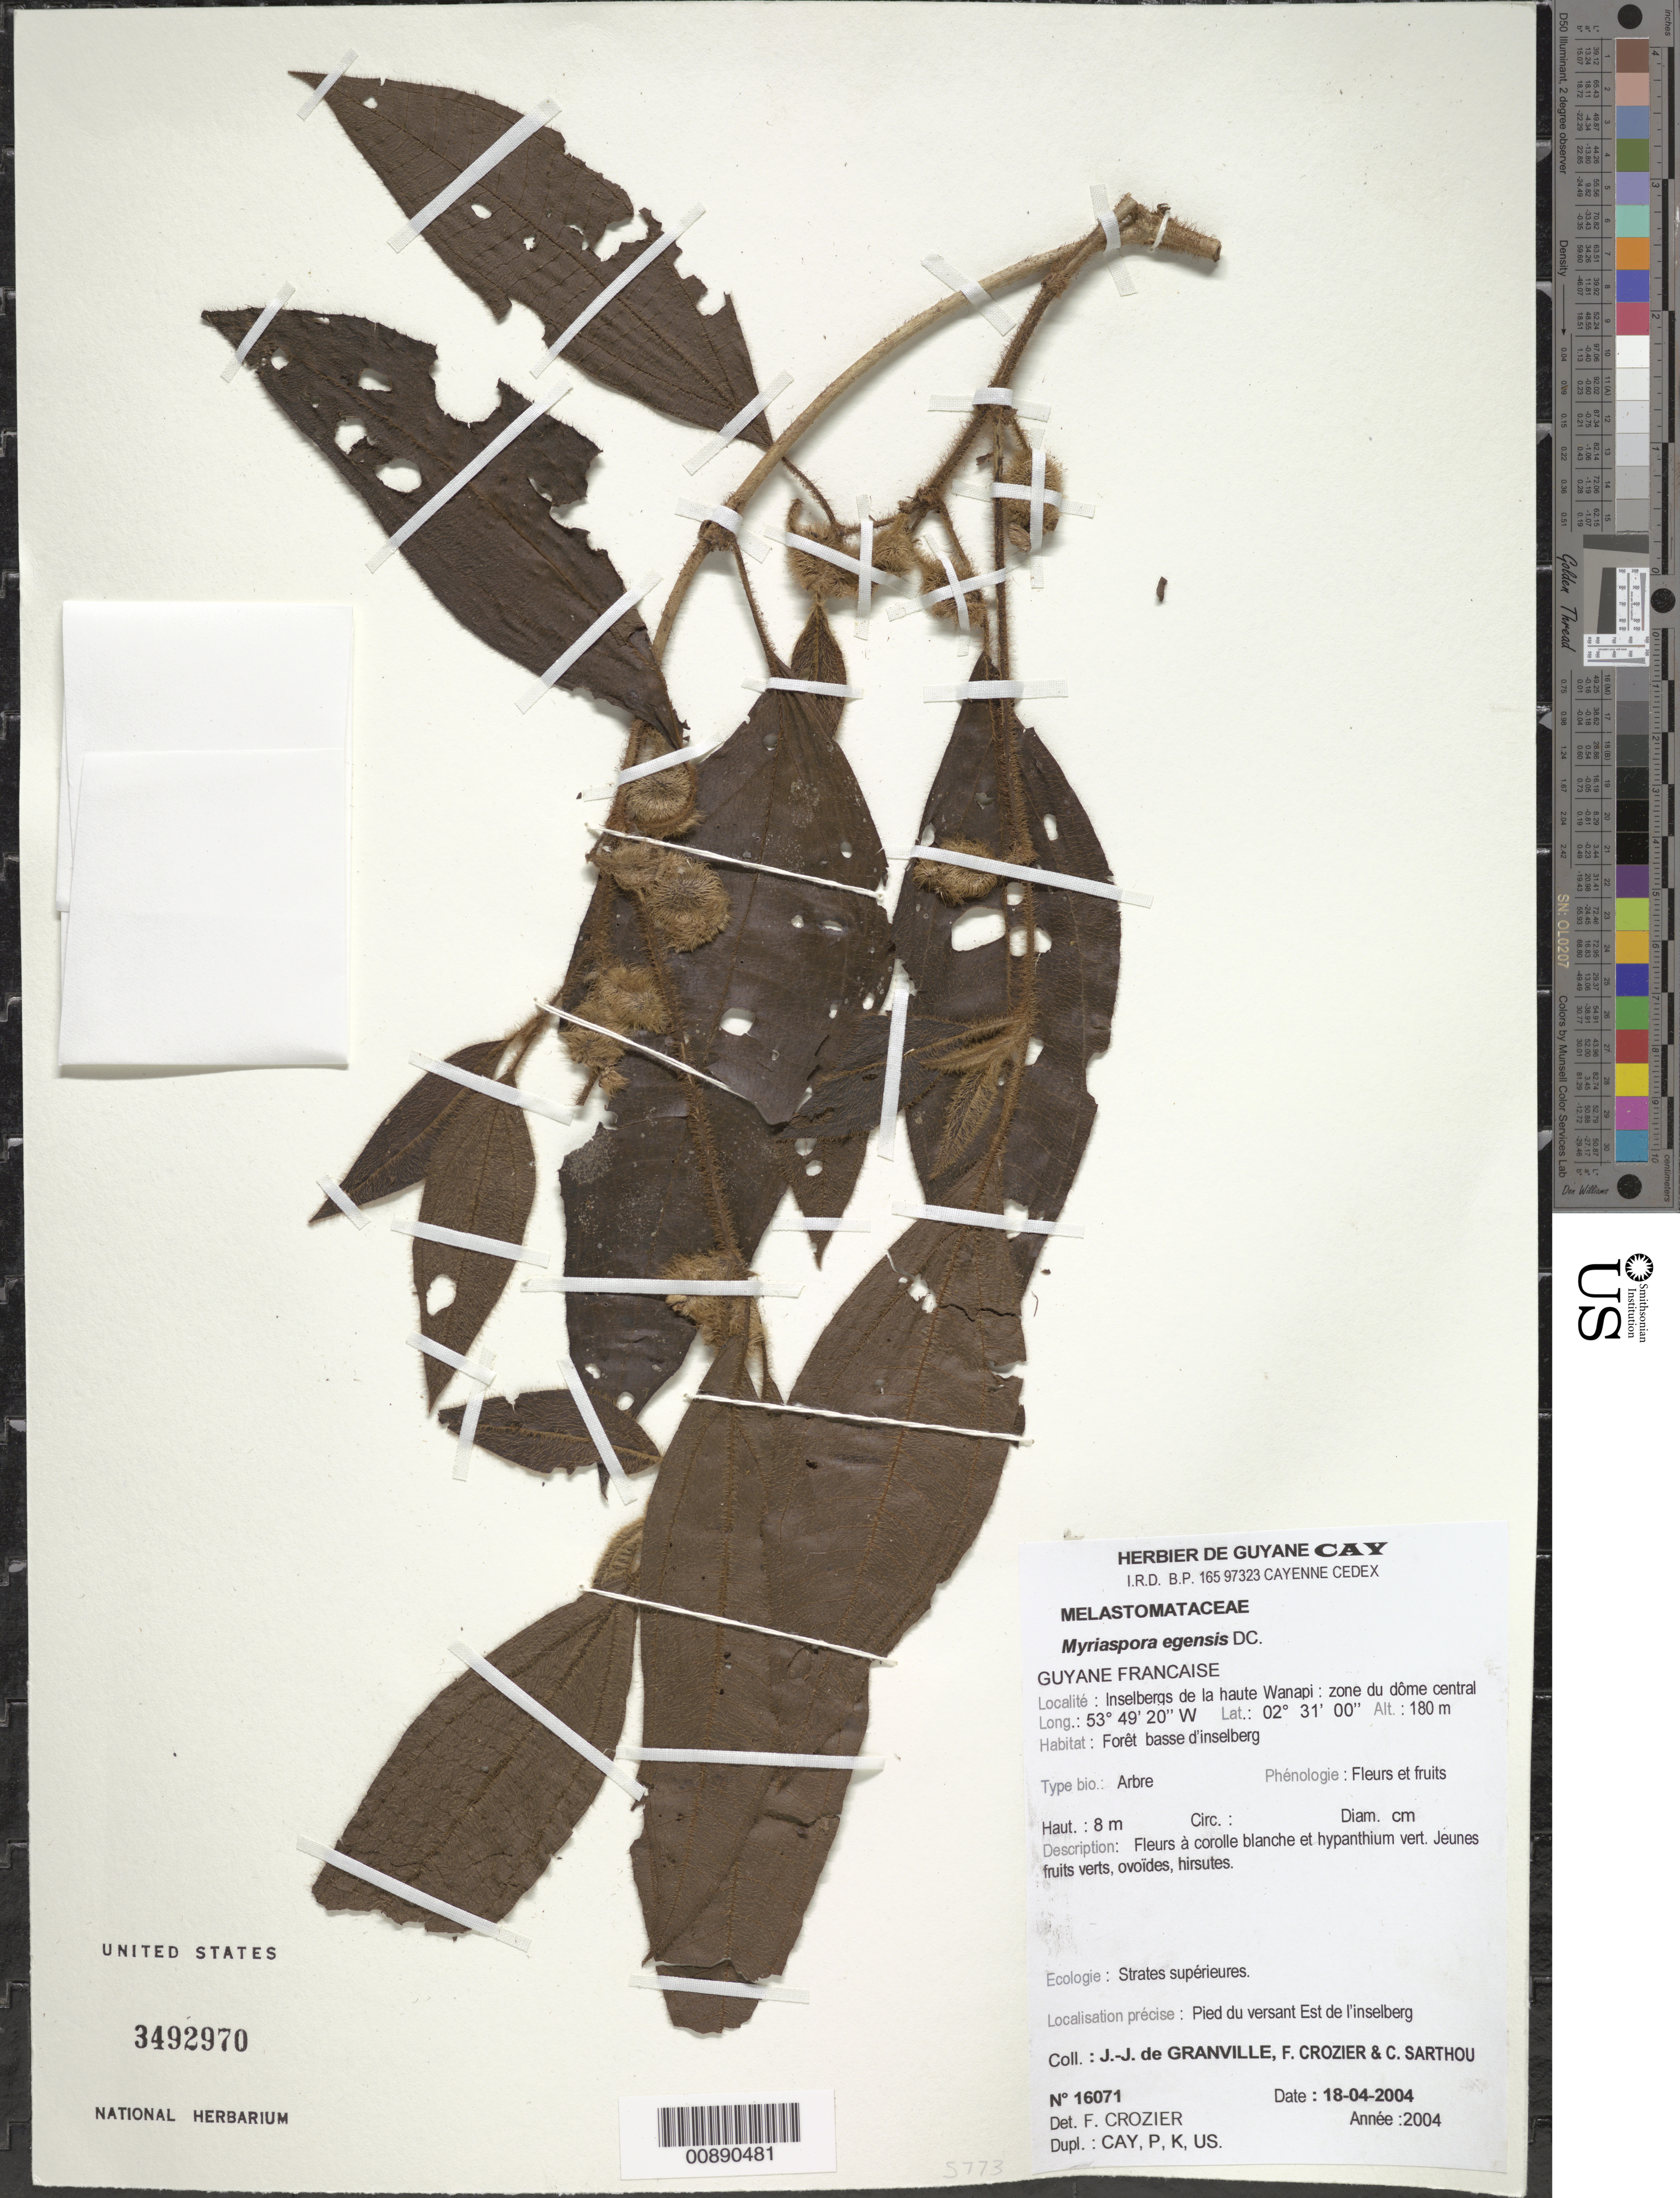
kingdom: Plantae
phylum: Tracheophyta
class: Magnoliopsida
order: Myrtales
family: Melastomataceae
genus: Bellucia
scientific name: Bellucia egensis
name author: (DC.) Penneys et al.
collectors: J.-J. de Granville, F. Crozier & C. Sarthou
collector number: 16071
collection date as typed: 18-Apr-04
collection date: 2004-04-18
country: French Guiana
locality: Inselbergs de la haute Wanapi, versant est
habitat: Forêt basse d'inselberg; strates supérieures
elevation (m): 180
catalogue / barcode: US 3492970